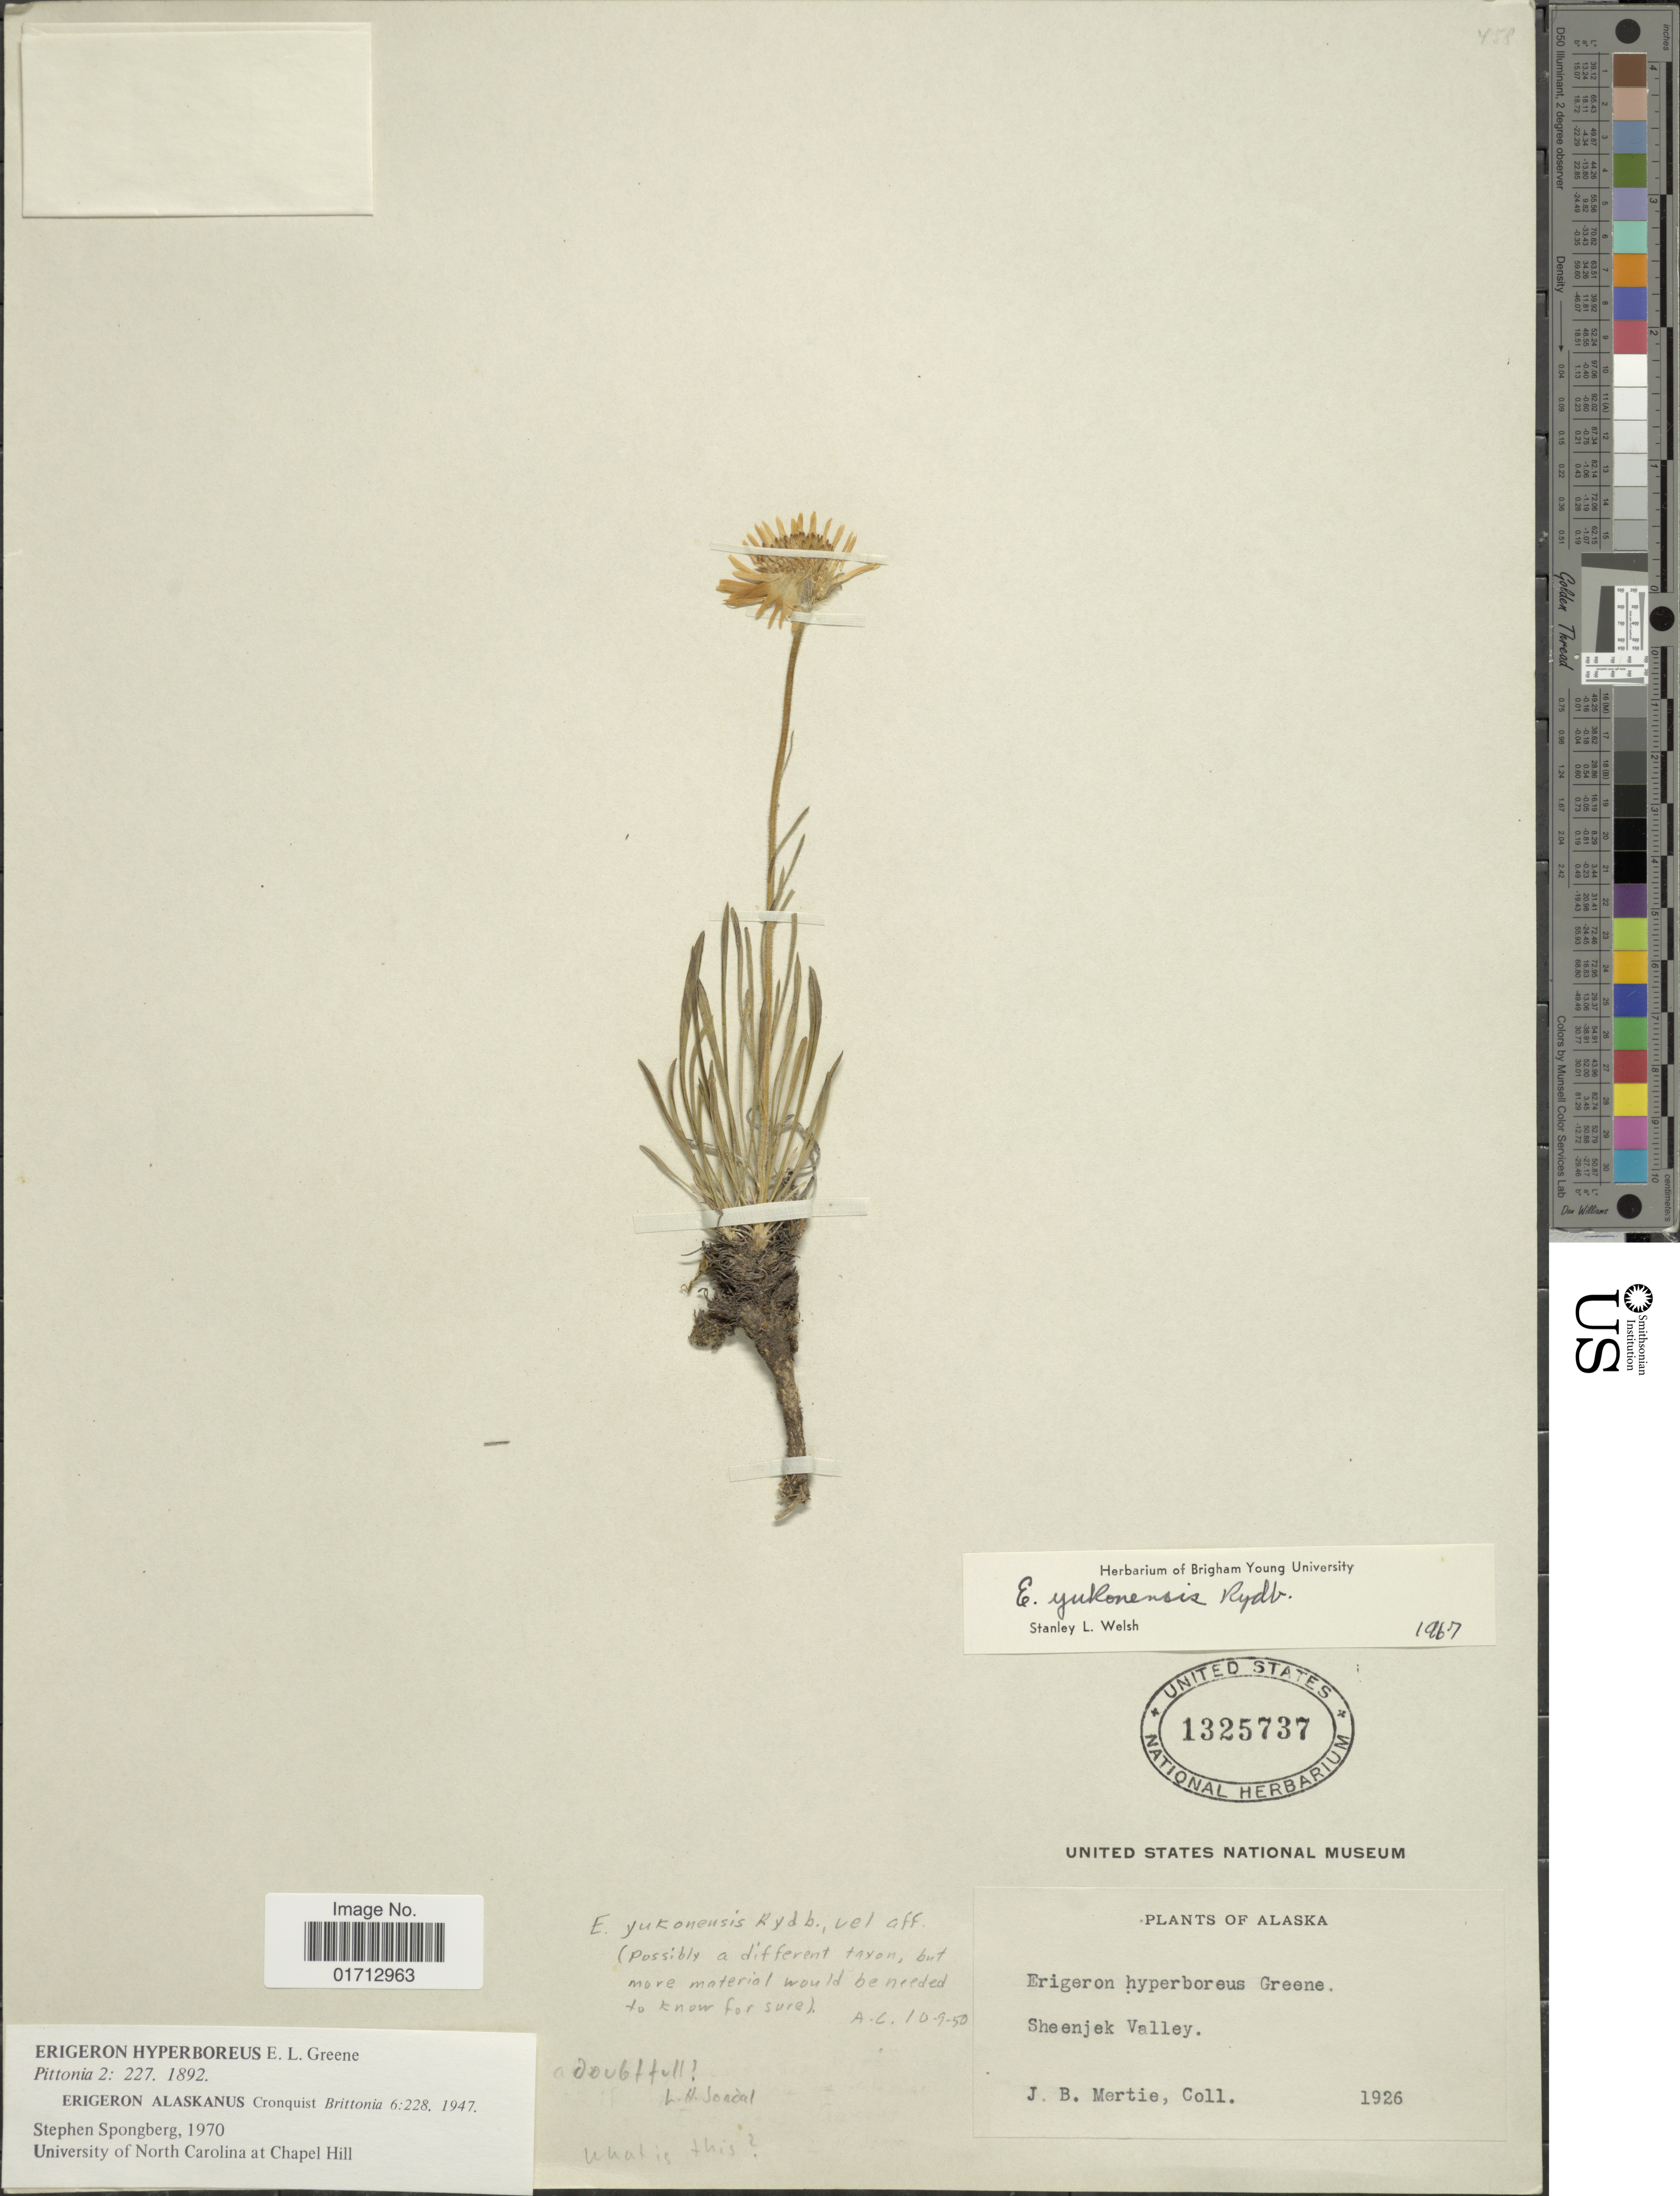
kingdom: Plantae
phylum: Tracheophyta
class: Magnoliopsida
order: Asterales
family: Asteraceae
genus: Erigeron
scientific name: Erigeron hyperboreus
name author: Greene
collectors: J. Mertie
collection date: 1926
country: United States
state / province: Alaska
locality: Sheenjek Valley.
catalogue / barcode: US 1325737